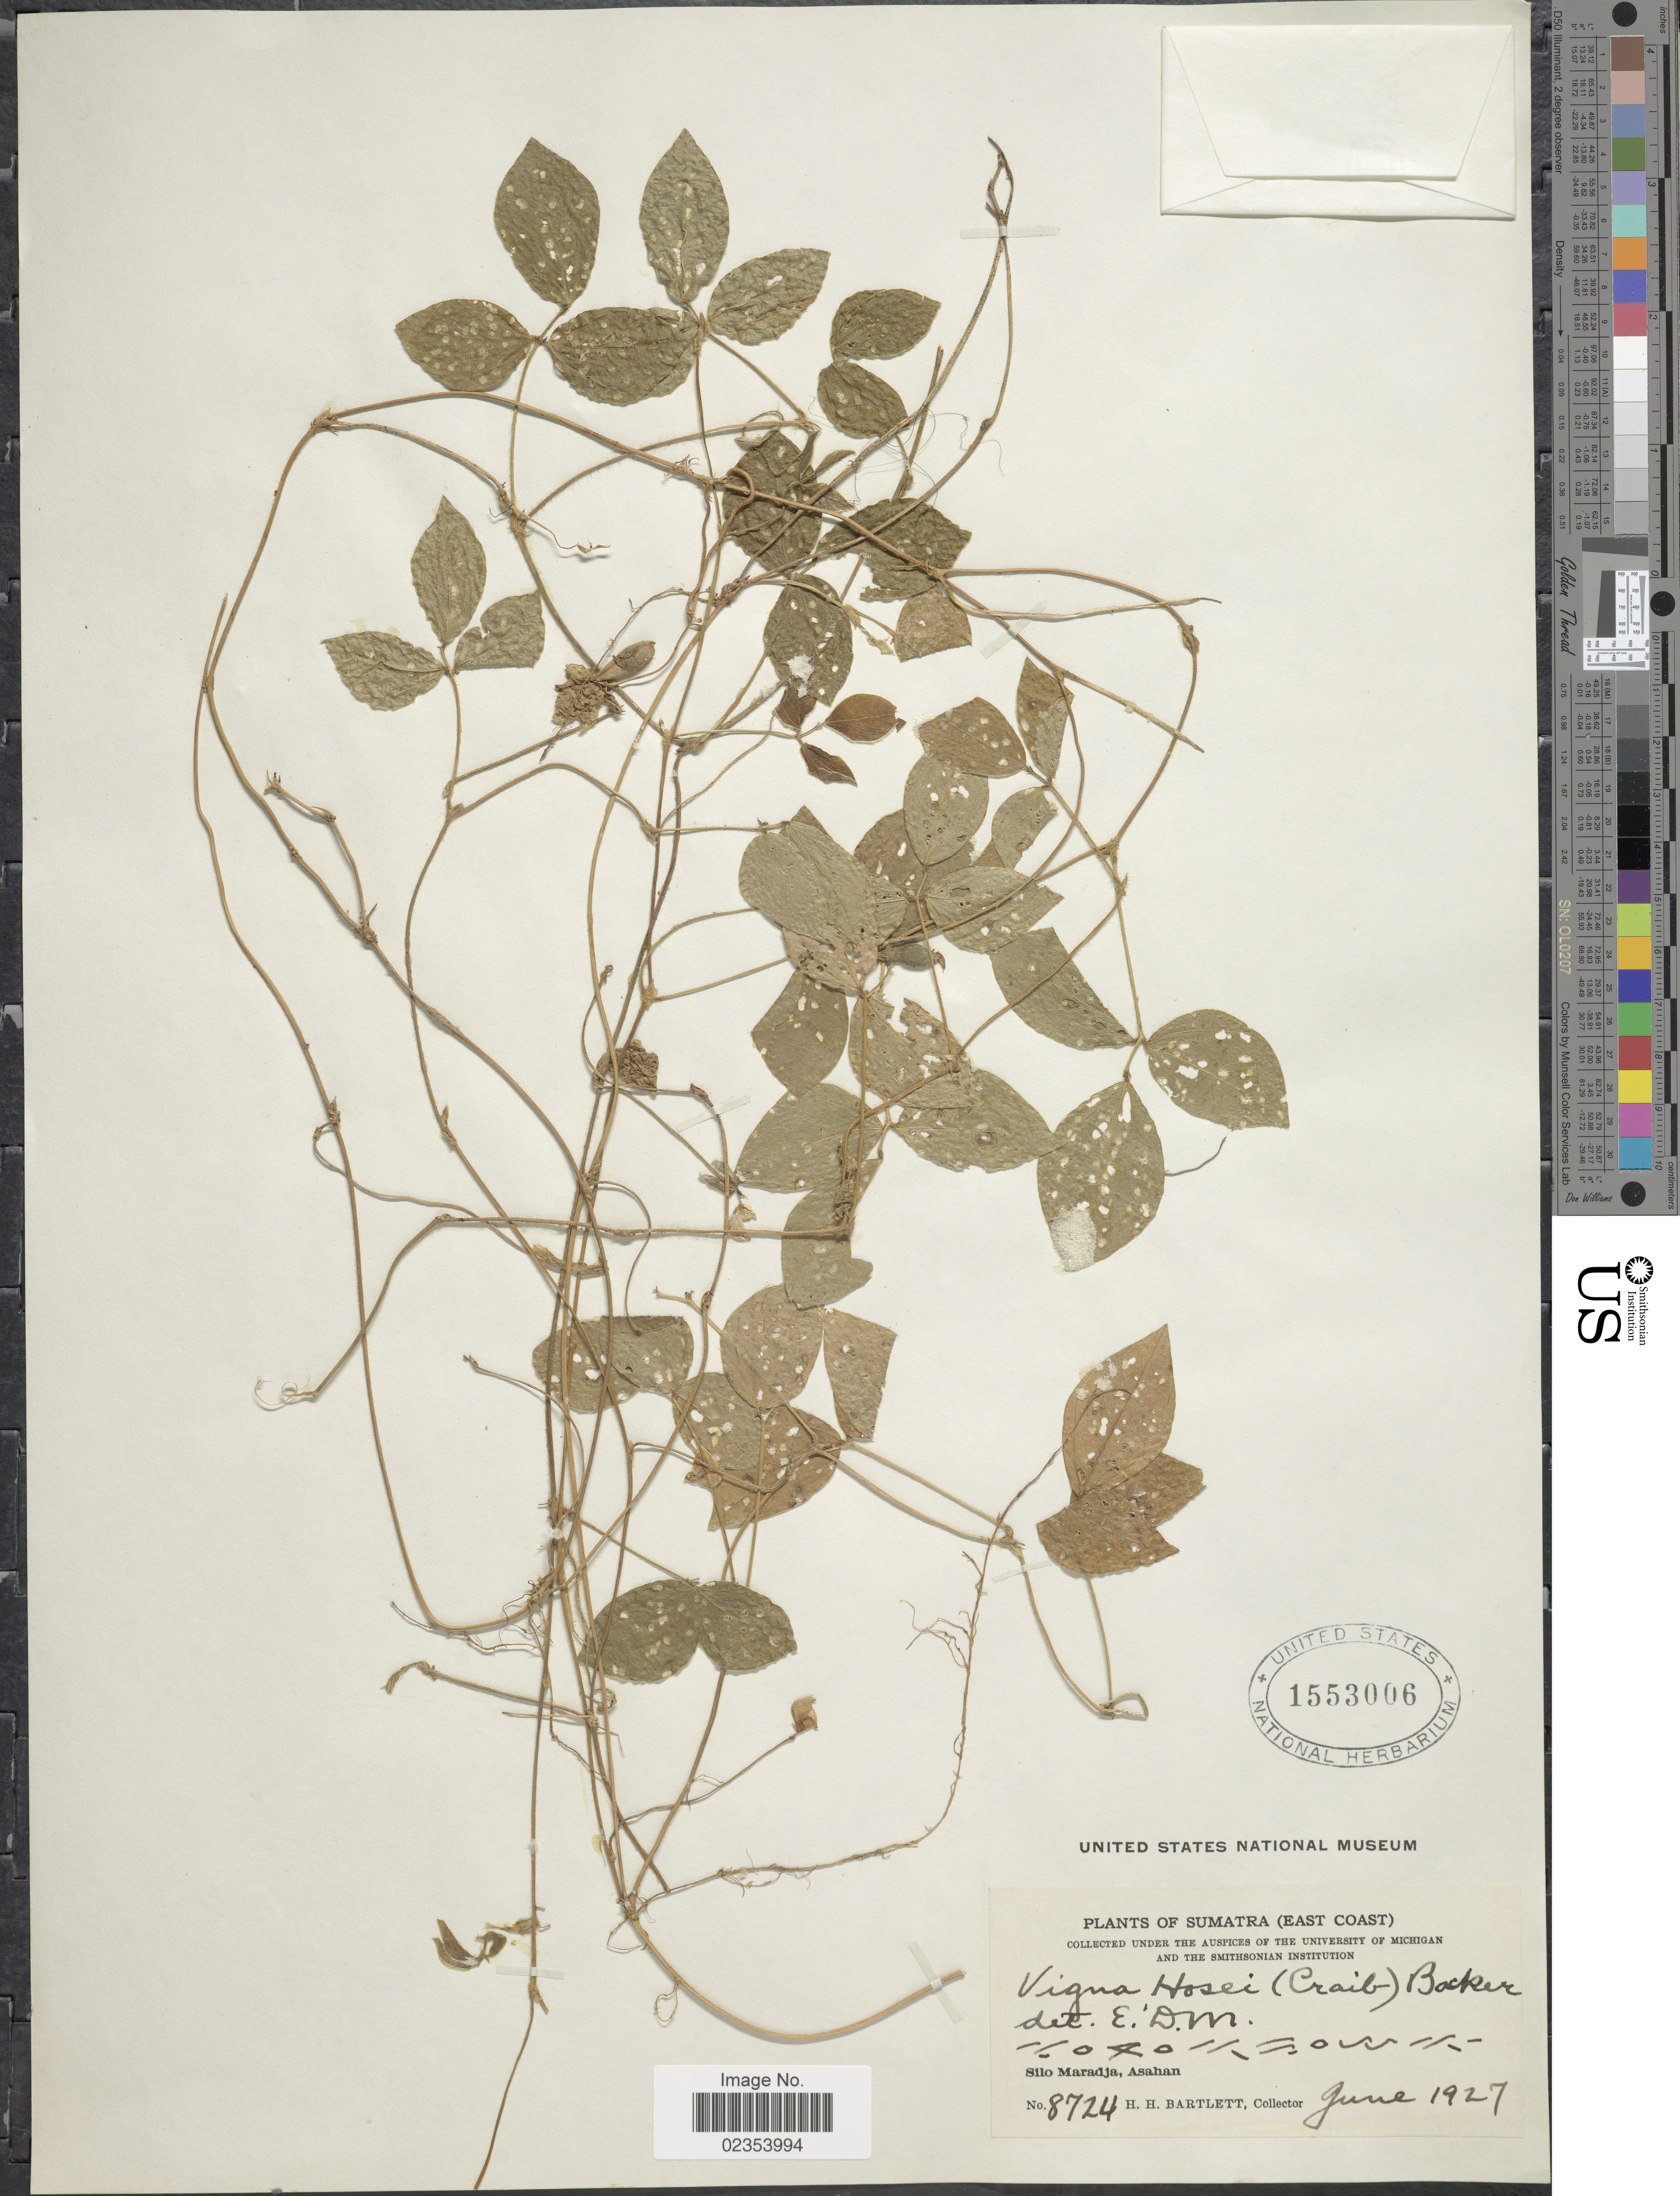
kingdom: Plantae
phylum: Tracheophyta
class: Magnoliopsida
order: Fabales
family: Fabaceae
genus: Vigna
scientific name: Vigna hosei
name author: (Craib) Backer ex K. Heyne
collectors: H. H. Bartlett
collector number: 8724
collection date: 1927-06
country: Indonesia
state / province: Sumatra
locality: Sumatra (East Coast). Silo Maradja, Asahan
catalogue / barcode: US 1553006